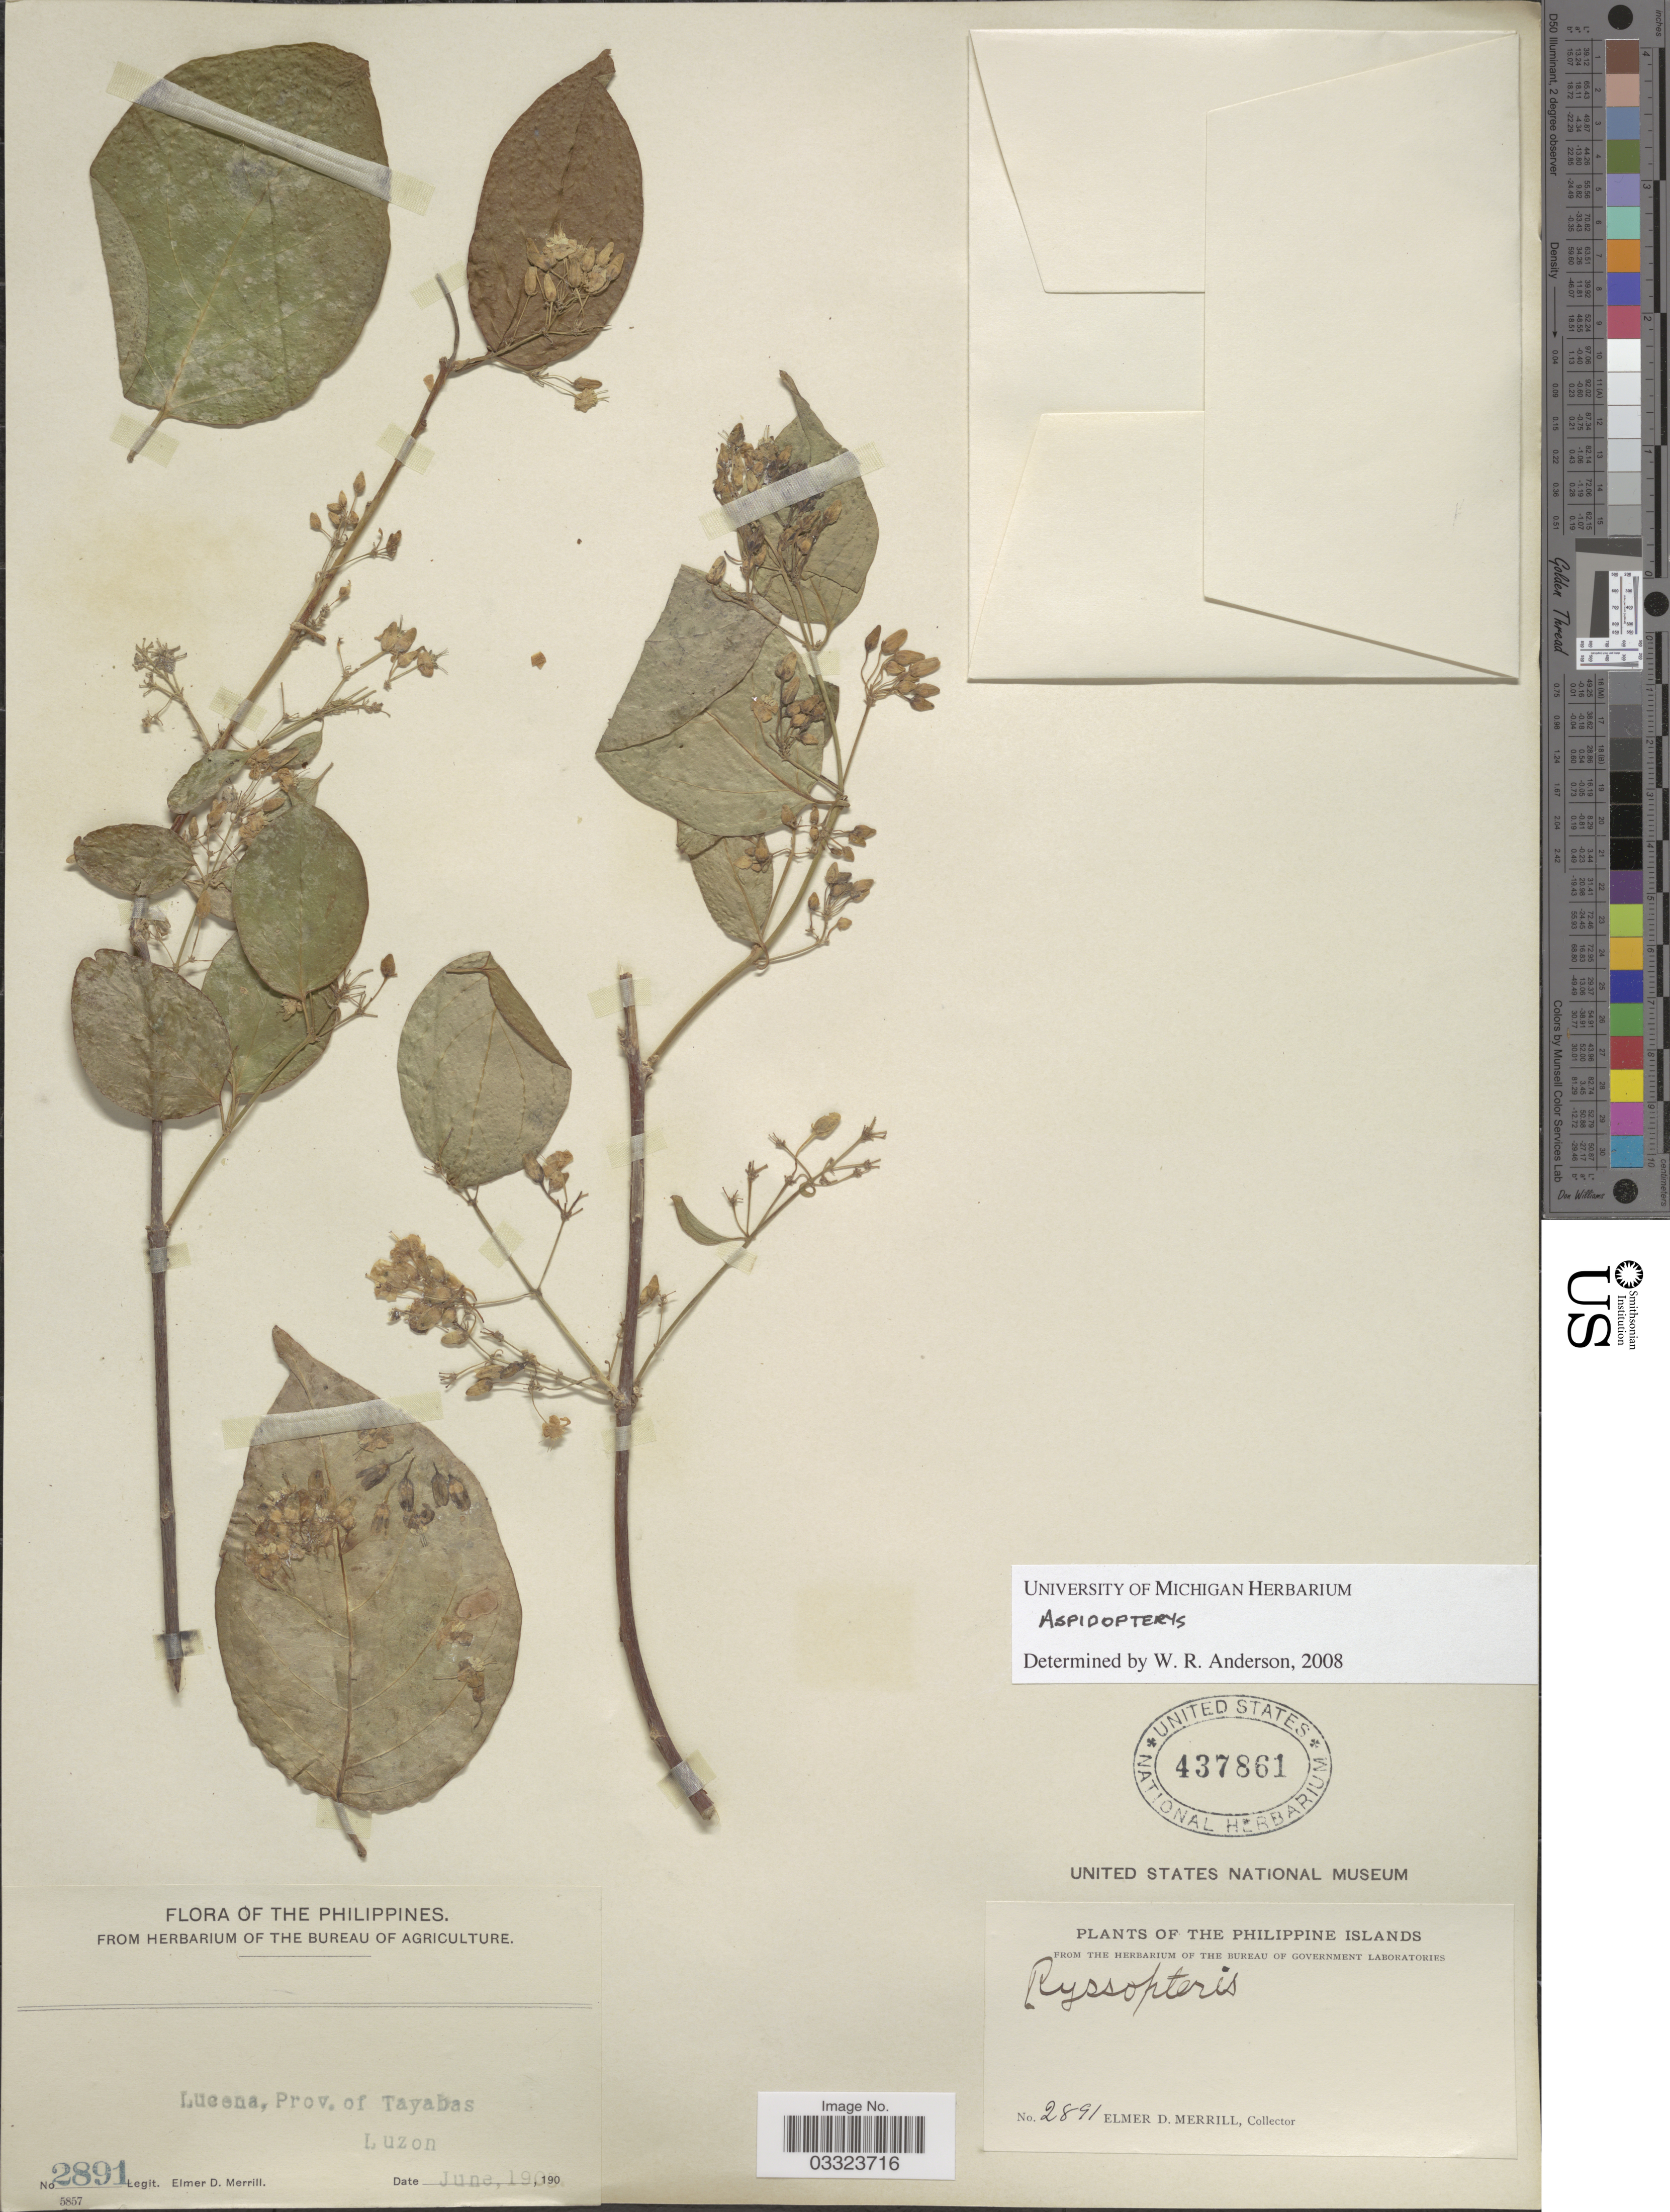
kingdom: Plantae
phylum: Tracheophyta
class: Magnoliopsida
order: Malpighiales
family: Malpighiaceae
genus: Aspidopterys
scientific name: Aspidopterys sp.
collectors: E. D. Merrill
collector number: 2891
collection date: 1900-06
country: Philippines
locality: The Philippine Islands. Lucena, Prov. of Tayabas. Luzon.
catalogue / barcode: US 437861